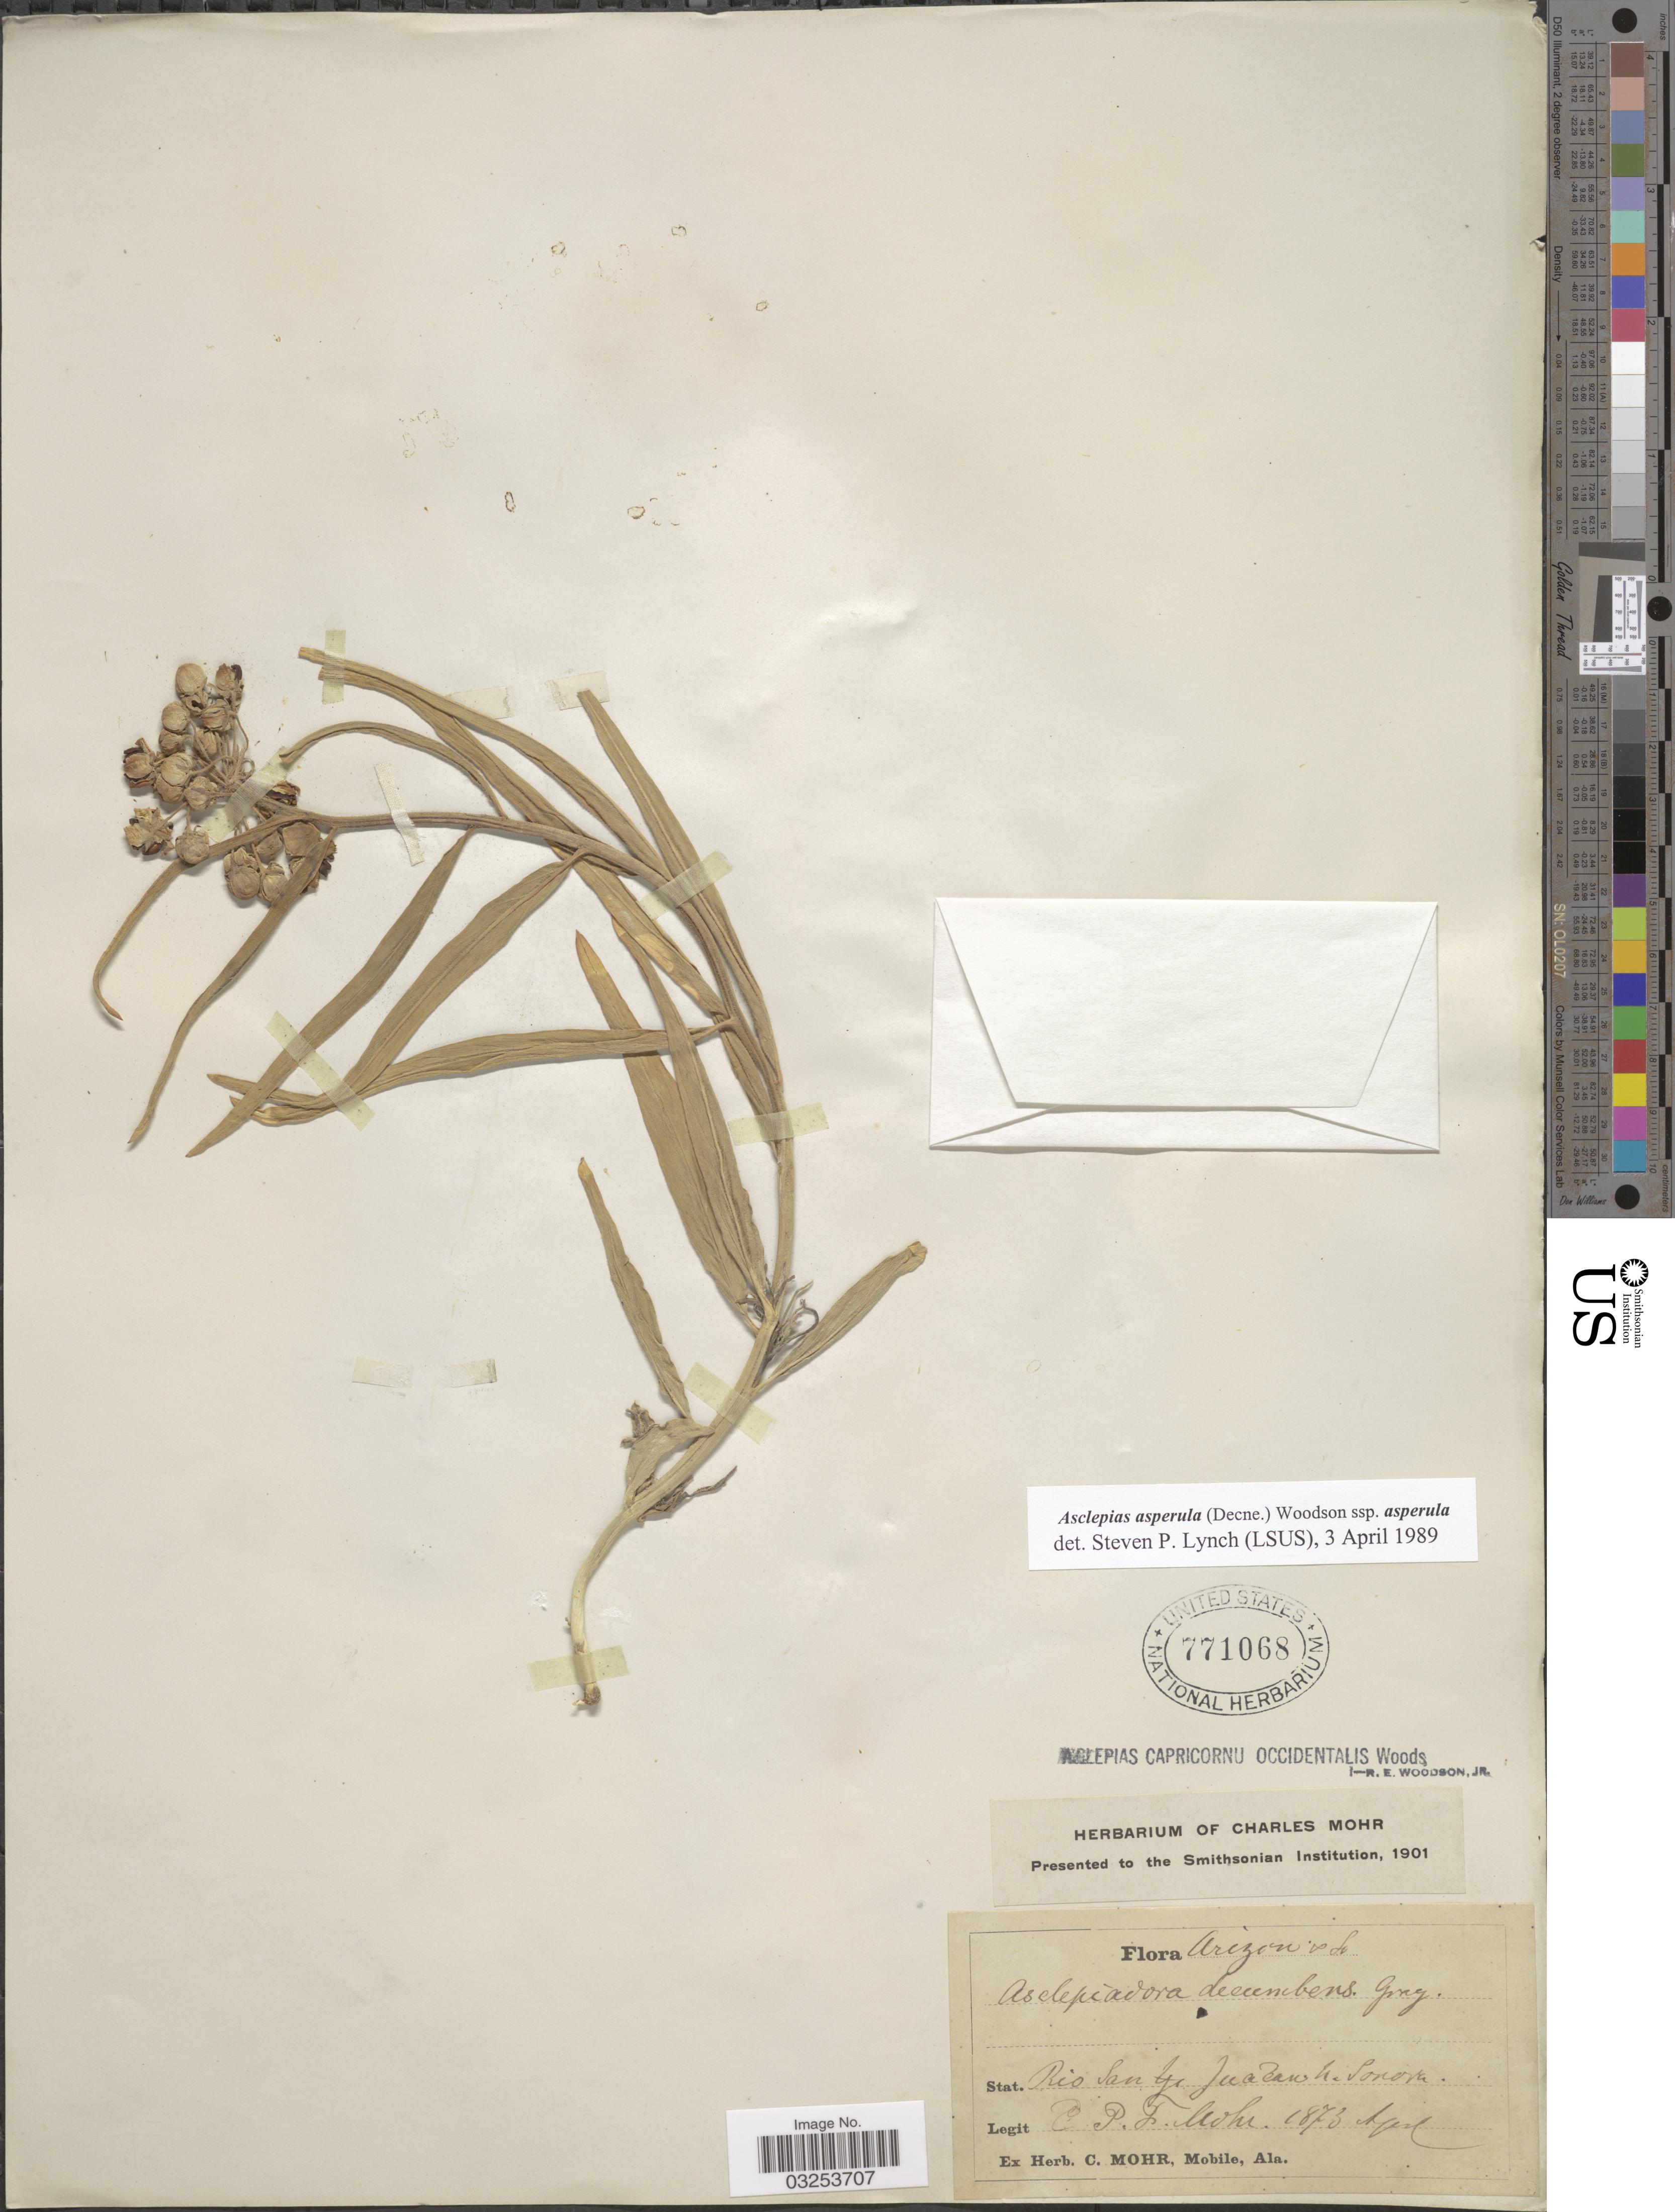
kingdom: Plantae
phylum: Tracheophyta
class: Magnoliopsida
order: Gentianales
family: Apocynaceae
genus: Asclepias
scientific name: Asclepias asperula subsp. asperula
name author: (Decne.) Woodson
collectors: C. T. Mohr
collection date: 1873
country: United States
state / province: Arizona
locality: Stat. Rio San Juacan n. Sonora.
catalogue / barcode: US 771068